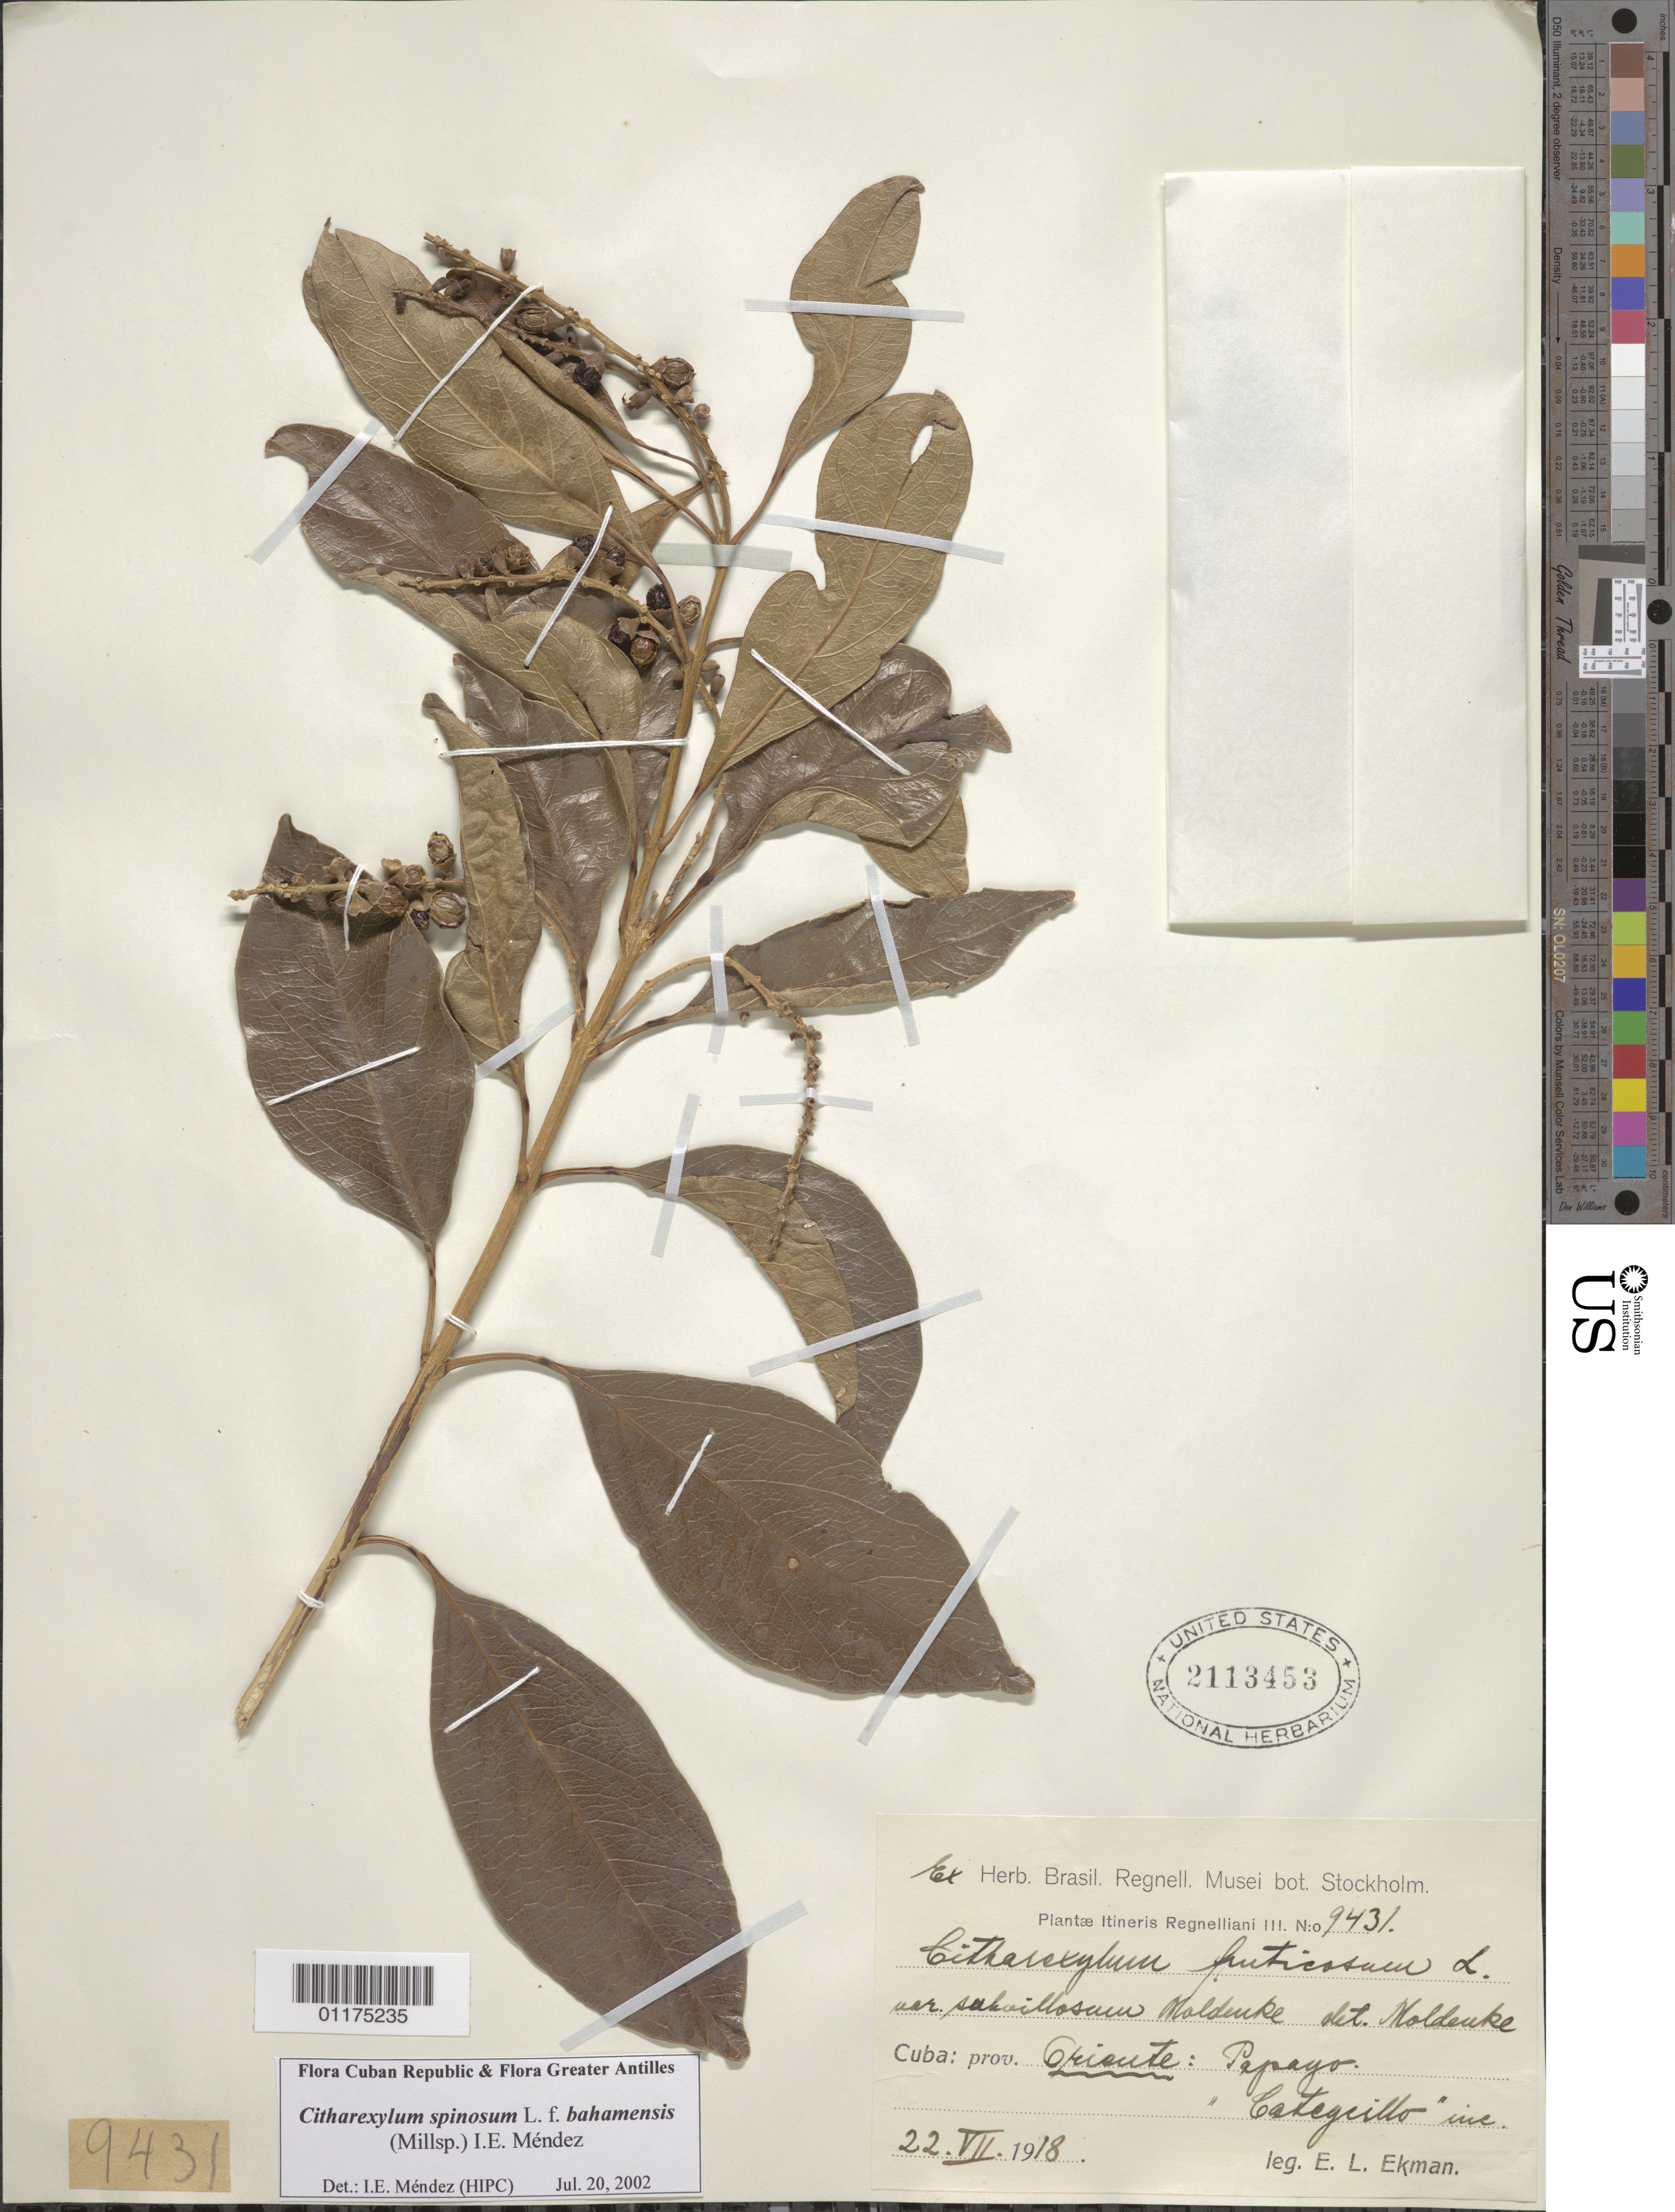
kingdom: Plantae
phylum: Tracheophyta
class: Magnoliopsida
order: Lamiales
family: Verbenaceae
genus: Citharexylum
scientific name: Citharexylum spinosum f. bahamensis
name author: (Millsp.) I.E. Méndez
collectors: E. L. Ekman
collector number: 9431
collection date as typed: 22 Jul 1918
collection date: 1918-07-22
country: Cuba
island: Cuba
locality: Oriente: Papayo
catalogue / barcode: US 2113453